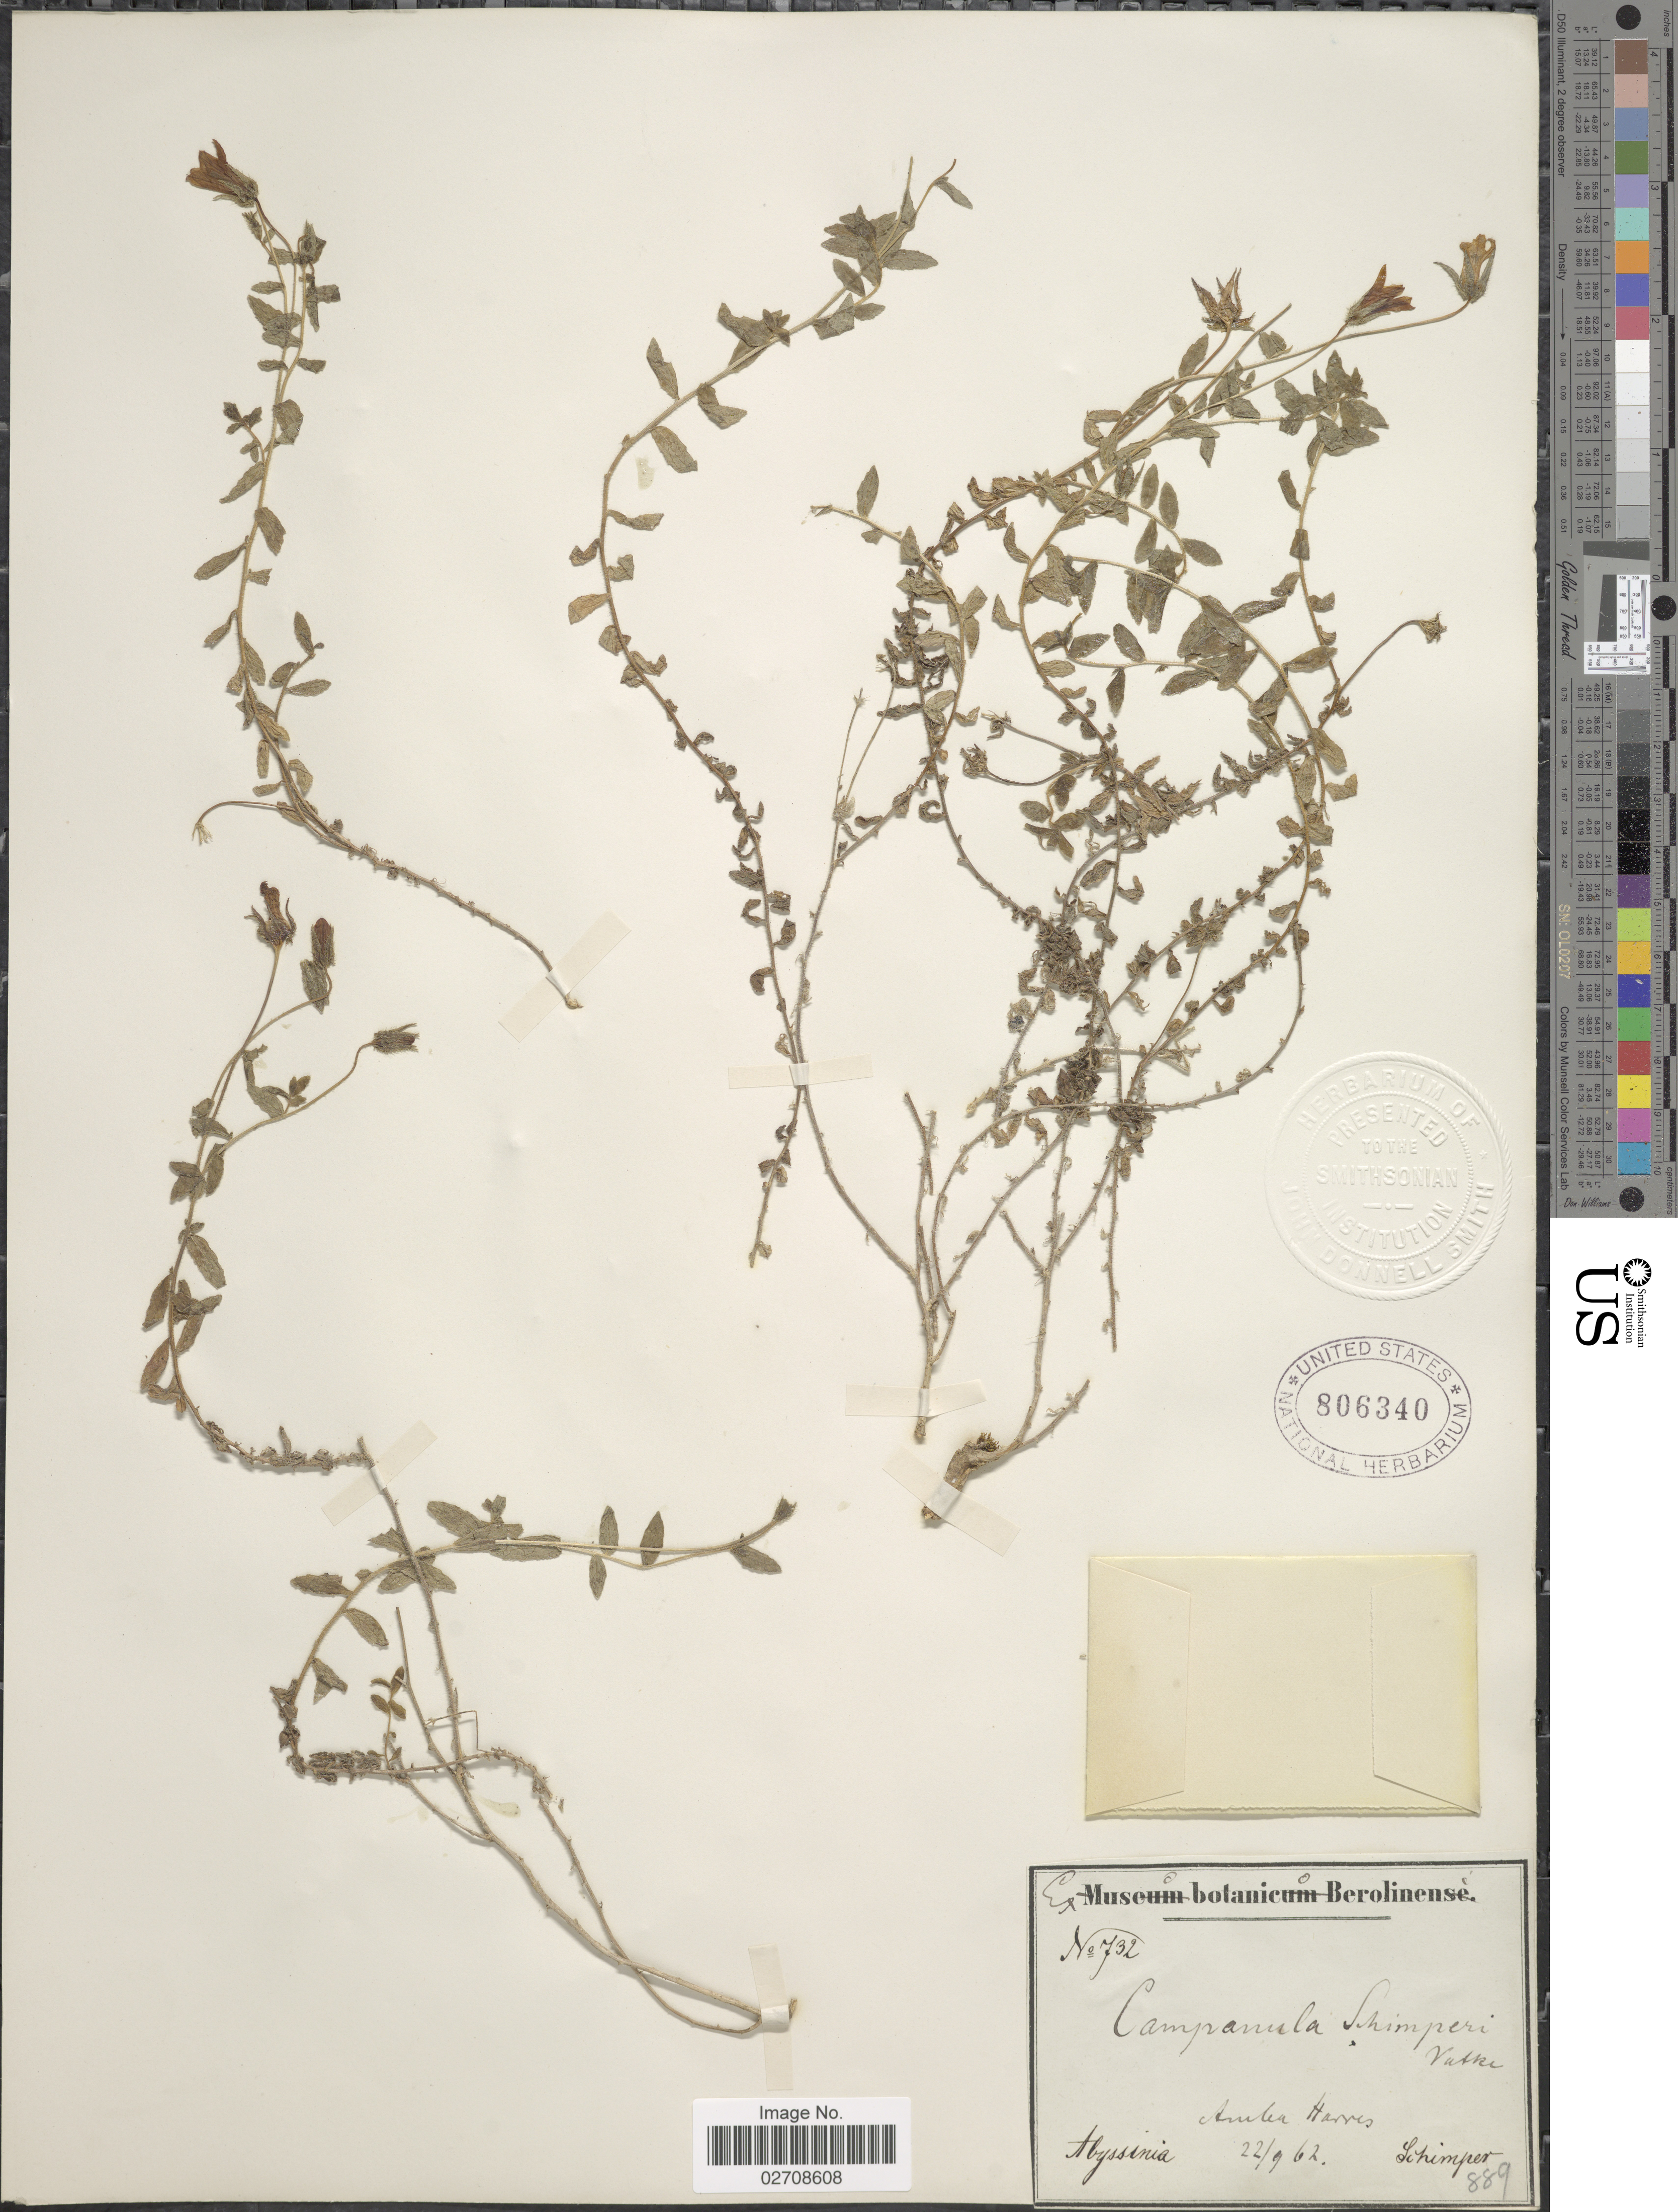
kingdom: Plantae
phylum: Tracheophyta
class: Magnoliopsida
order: Asterales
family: Campanulaceae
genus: Campanula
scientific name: Campanula schimperi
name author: Vatke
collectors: -. Schimper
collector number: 732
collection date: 1862-09-22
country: Eritrea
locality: Amba Harres, Abyssinia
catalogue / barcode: US 806340